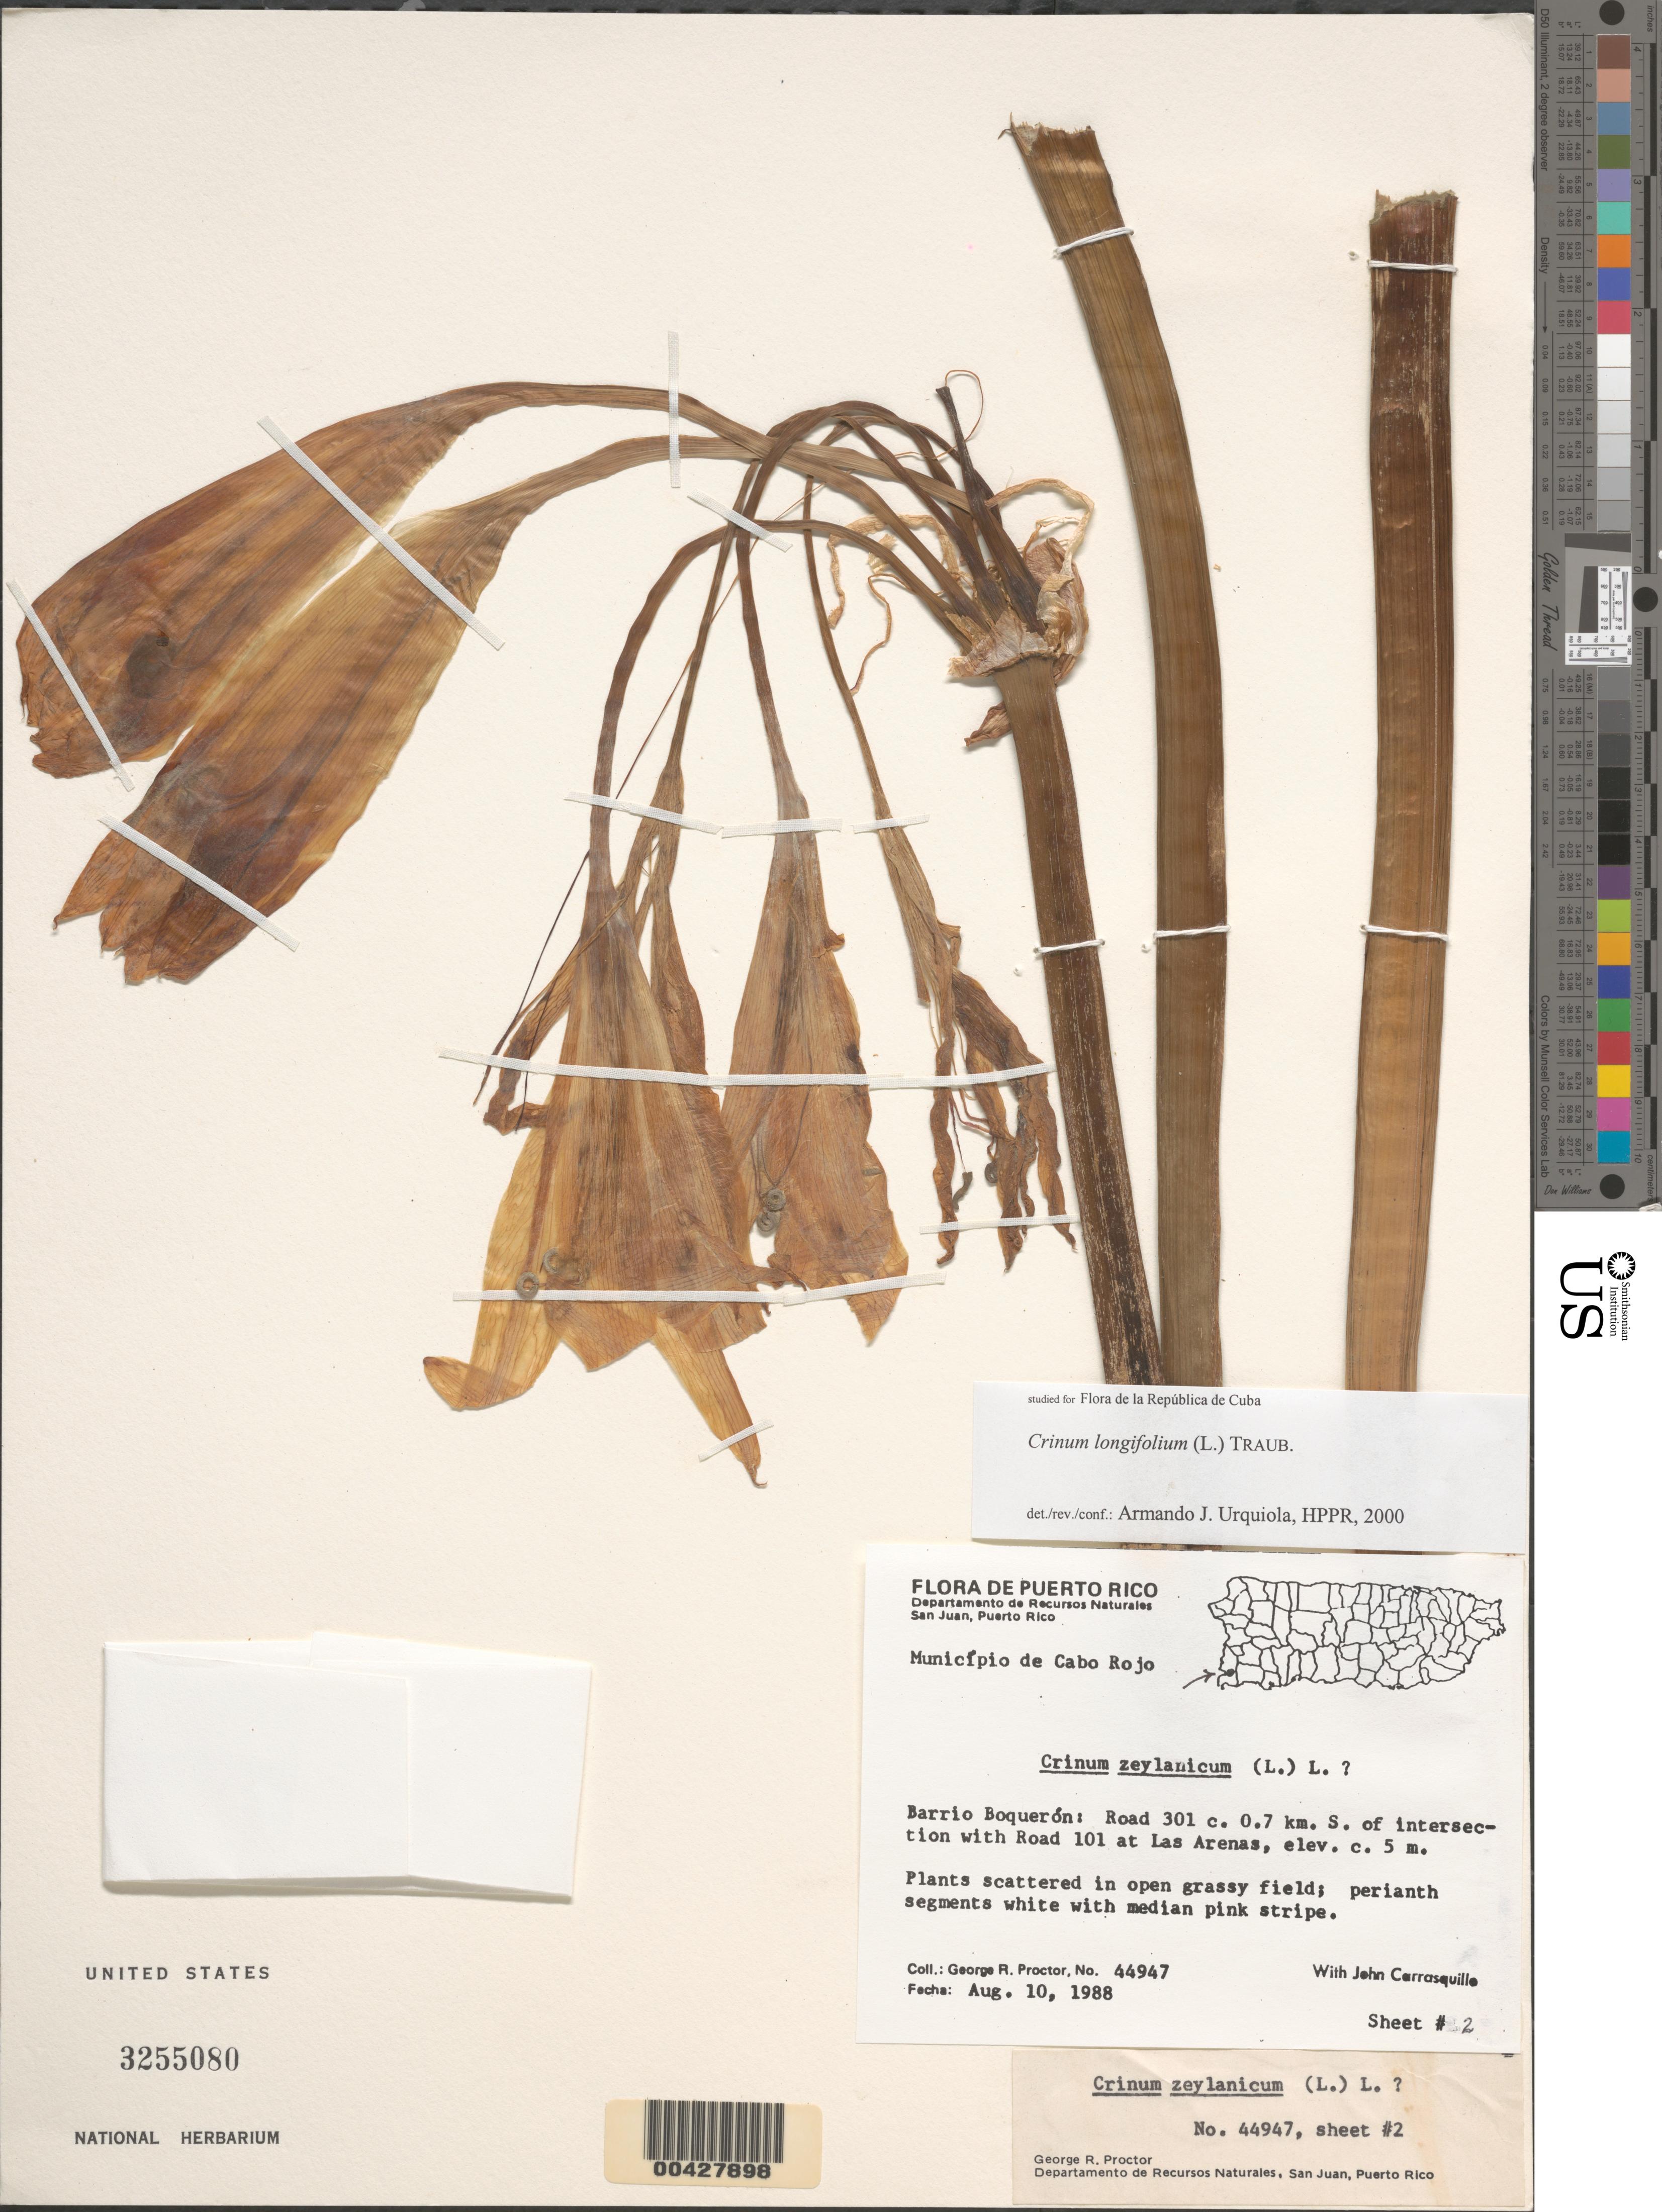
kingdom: Plantae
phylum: Tracheophyta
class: Liliopsida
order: Asparagales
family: Amaryllidaceae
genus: Crinum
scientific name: Crinum zeylanicum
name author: (L.) L.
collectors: G. R. Proctor & J. Carrasquillo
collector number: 44947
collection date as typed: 10 Aug 1988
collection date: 1988-08-10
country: Puerto Rico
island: Greater Antilles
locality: Barrio boqueron, las arenas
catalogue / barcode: US 3255080